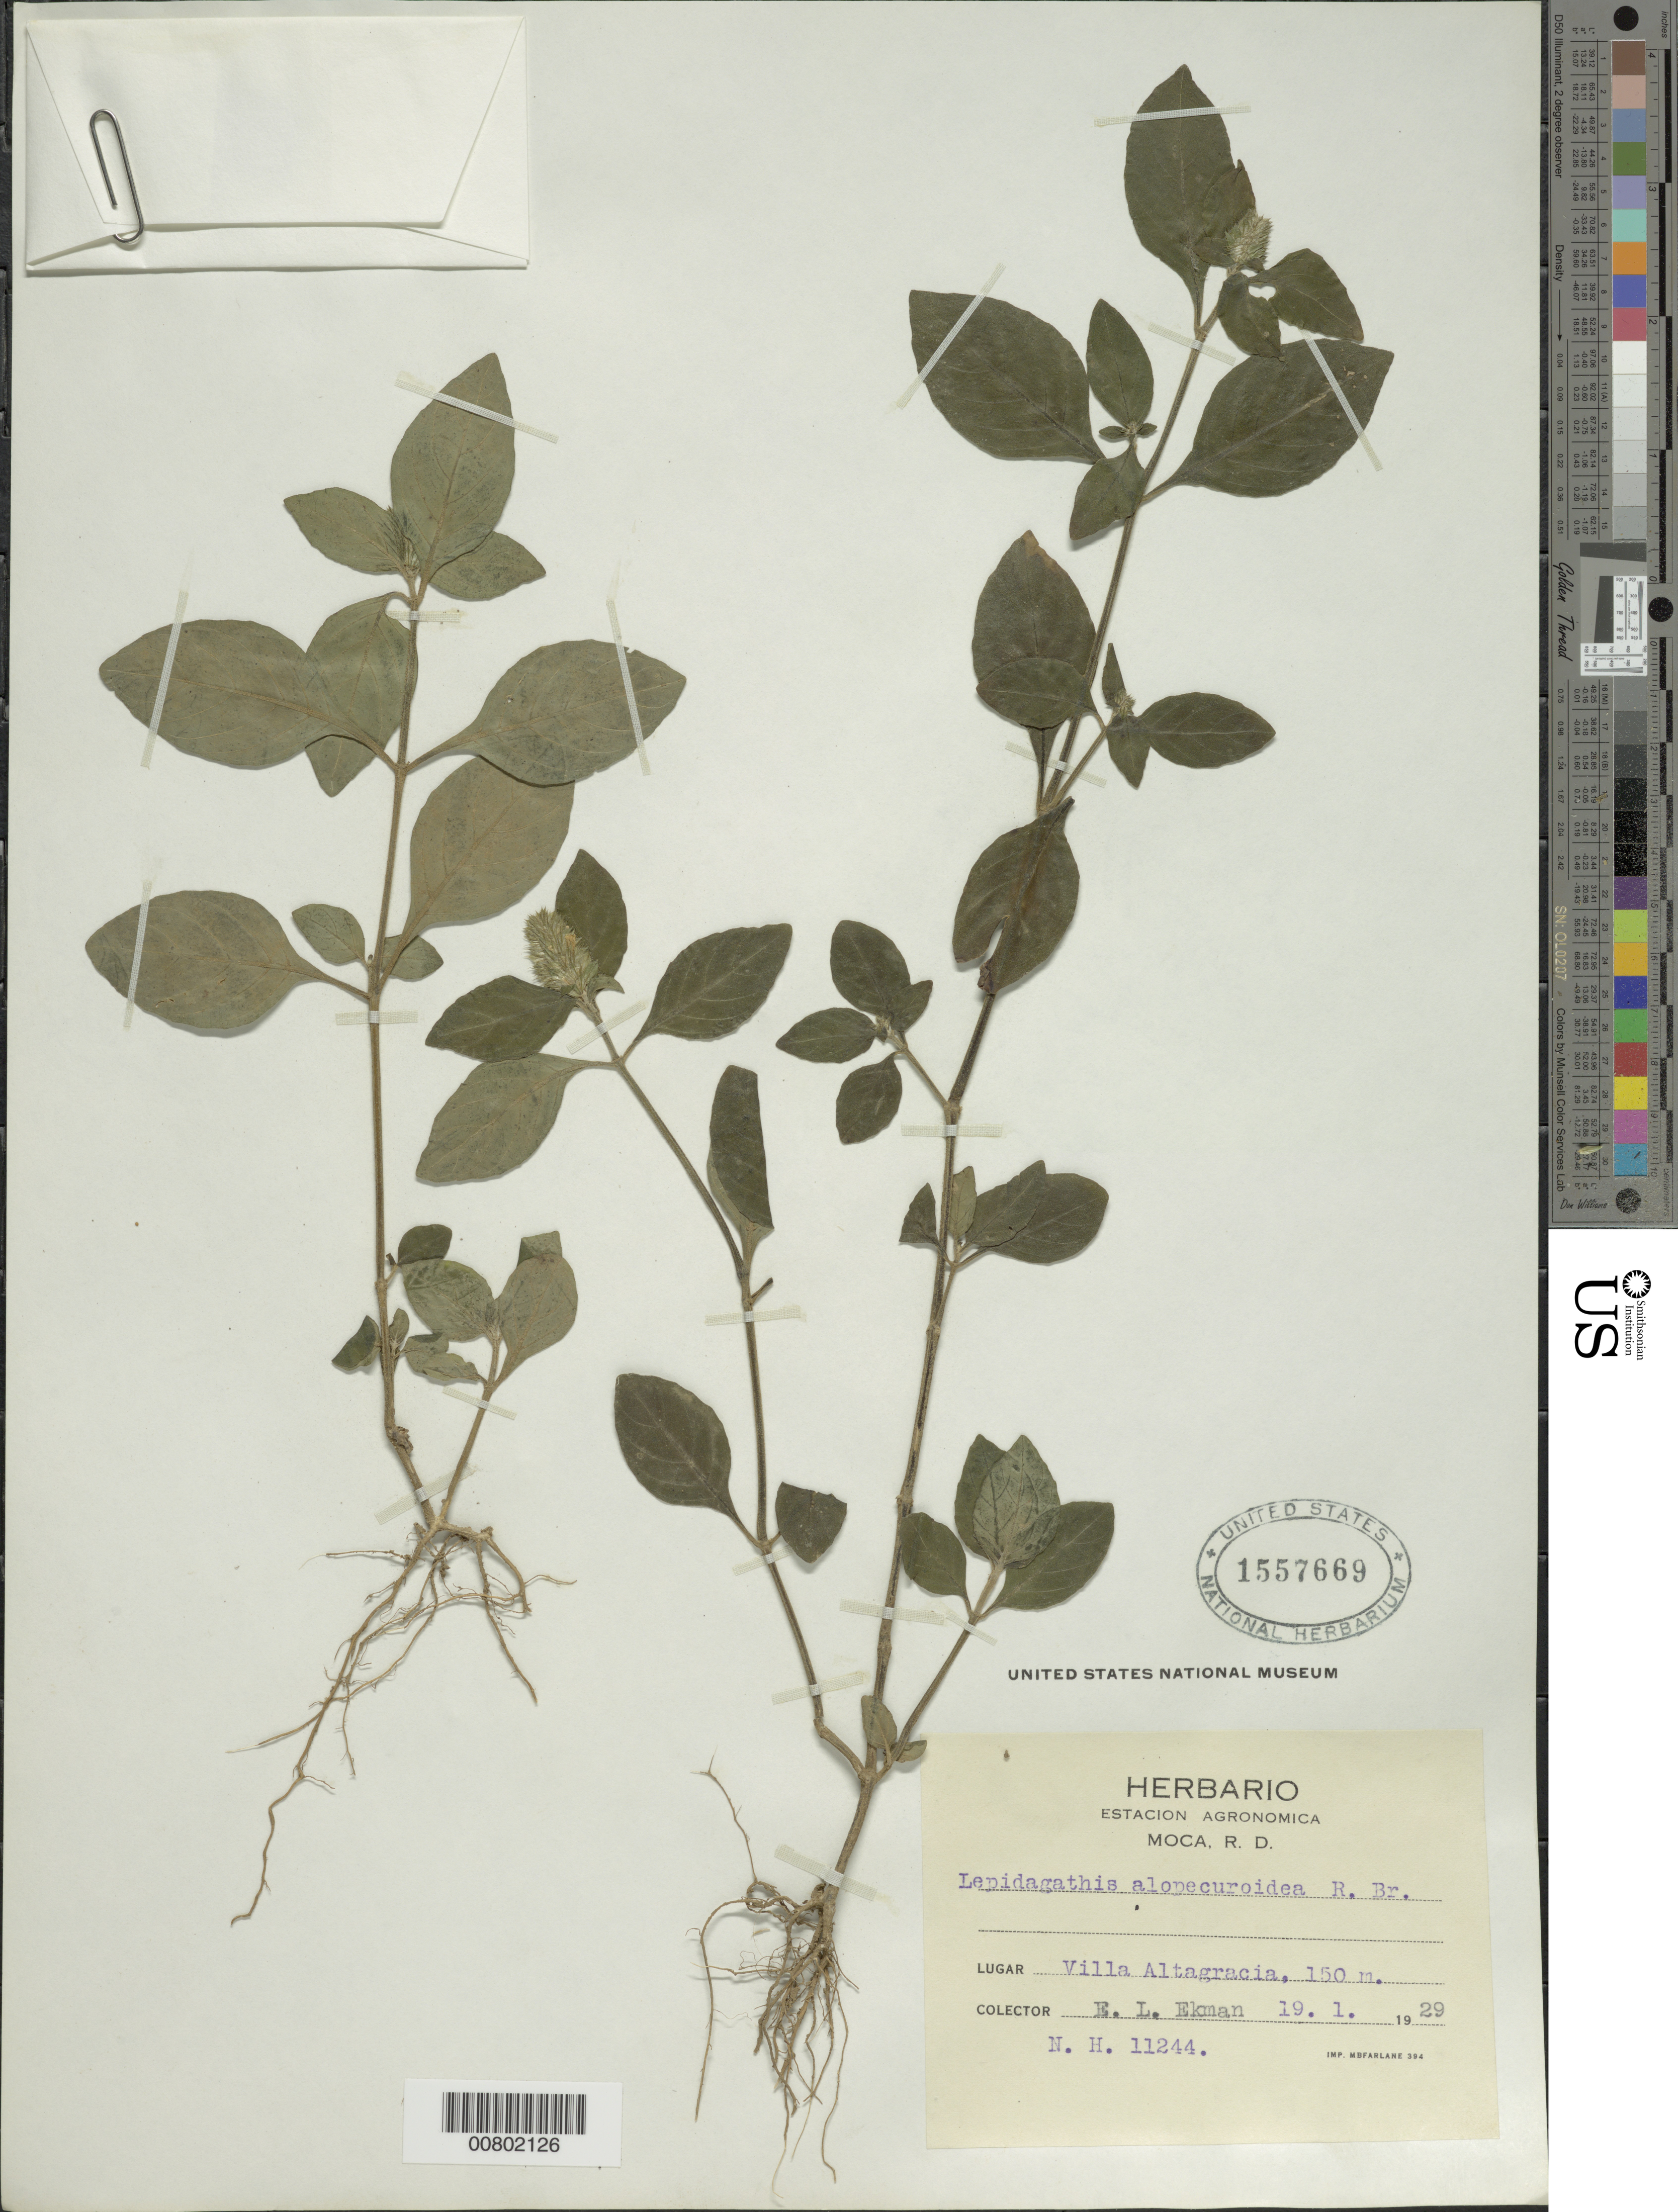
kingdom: Plantae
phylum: Tracheophyta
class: Magnoliopsida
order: Lamiales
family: Acanthaceae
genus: Teliostachya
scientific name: Teliostachya alopecuroidea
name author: (Vahl) Nees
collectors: E. L. Ekman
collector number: H 11244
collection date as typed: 19 Jan 1929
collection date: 1929-01-19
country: Dominican Republic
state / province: Espaillat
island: Hispaniola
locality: Villa Altagracia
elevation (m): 150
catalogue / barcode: US 1557669